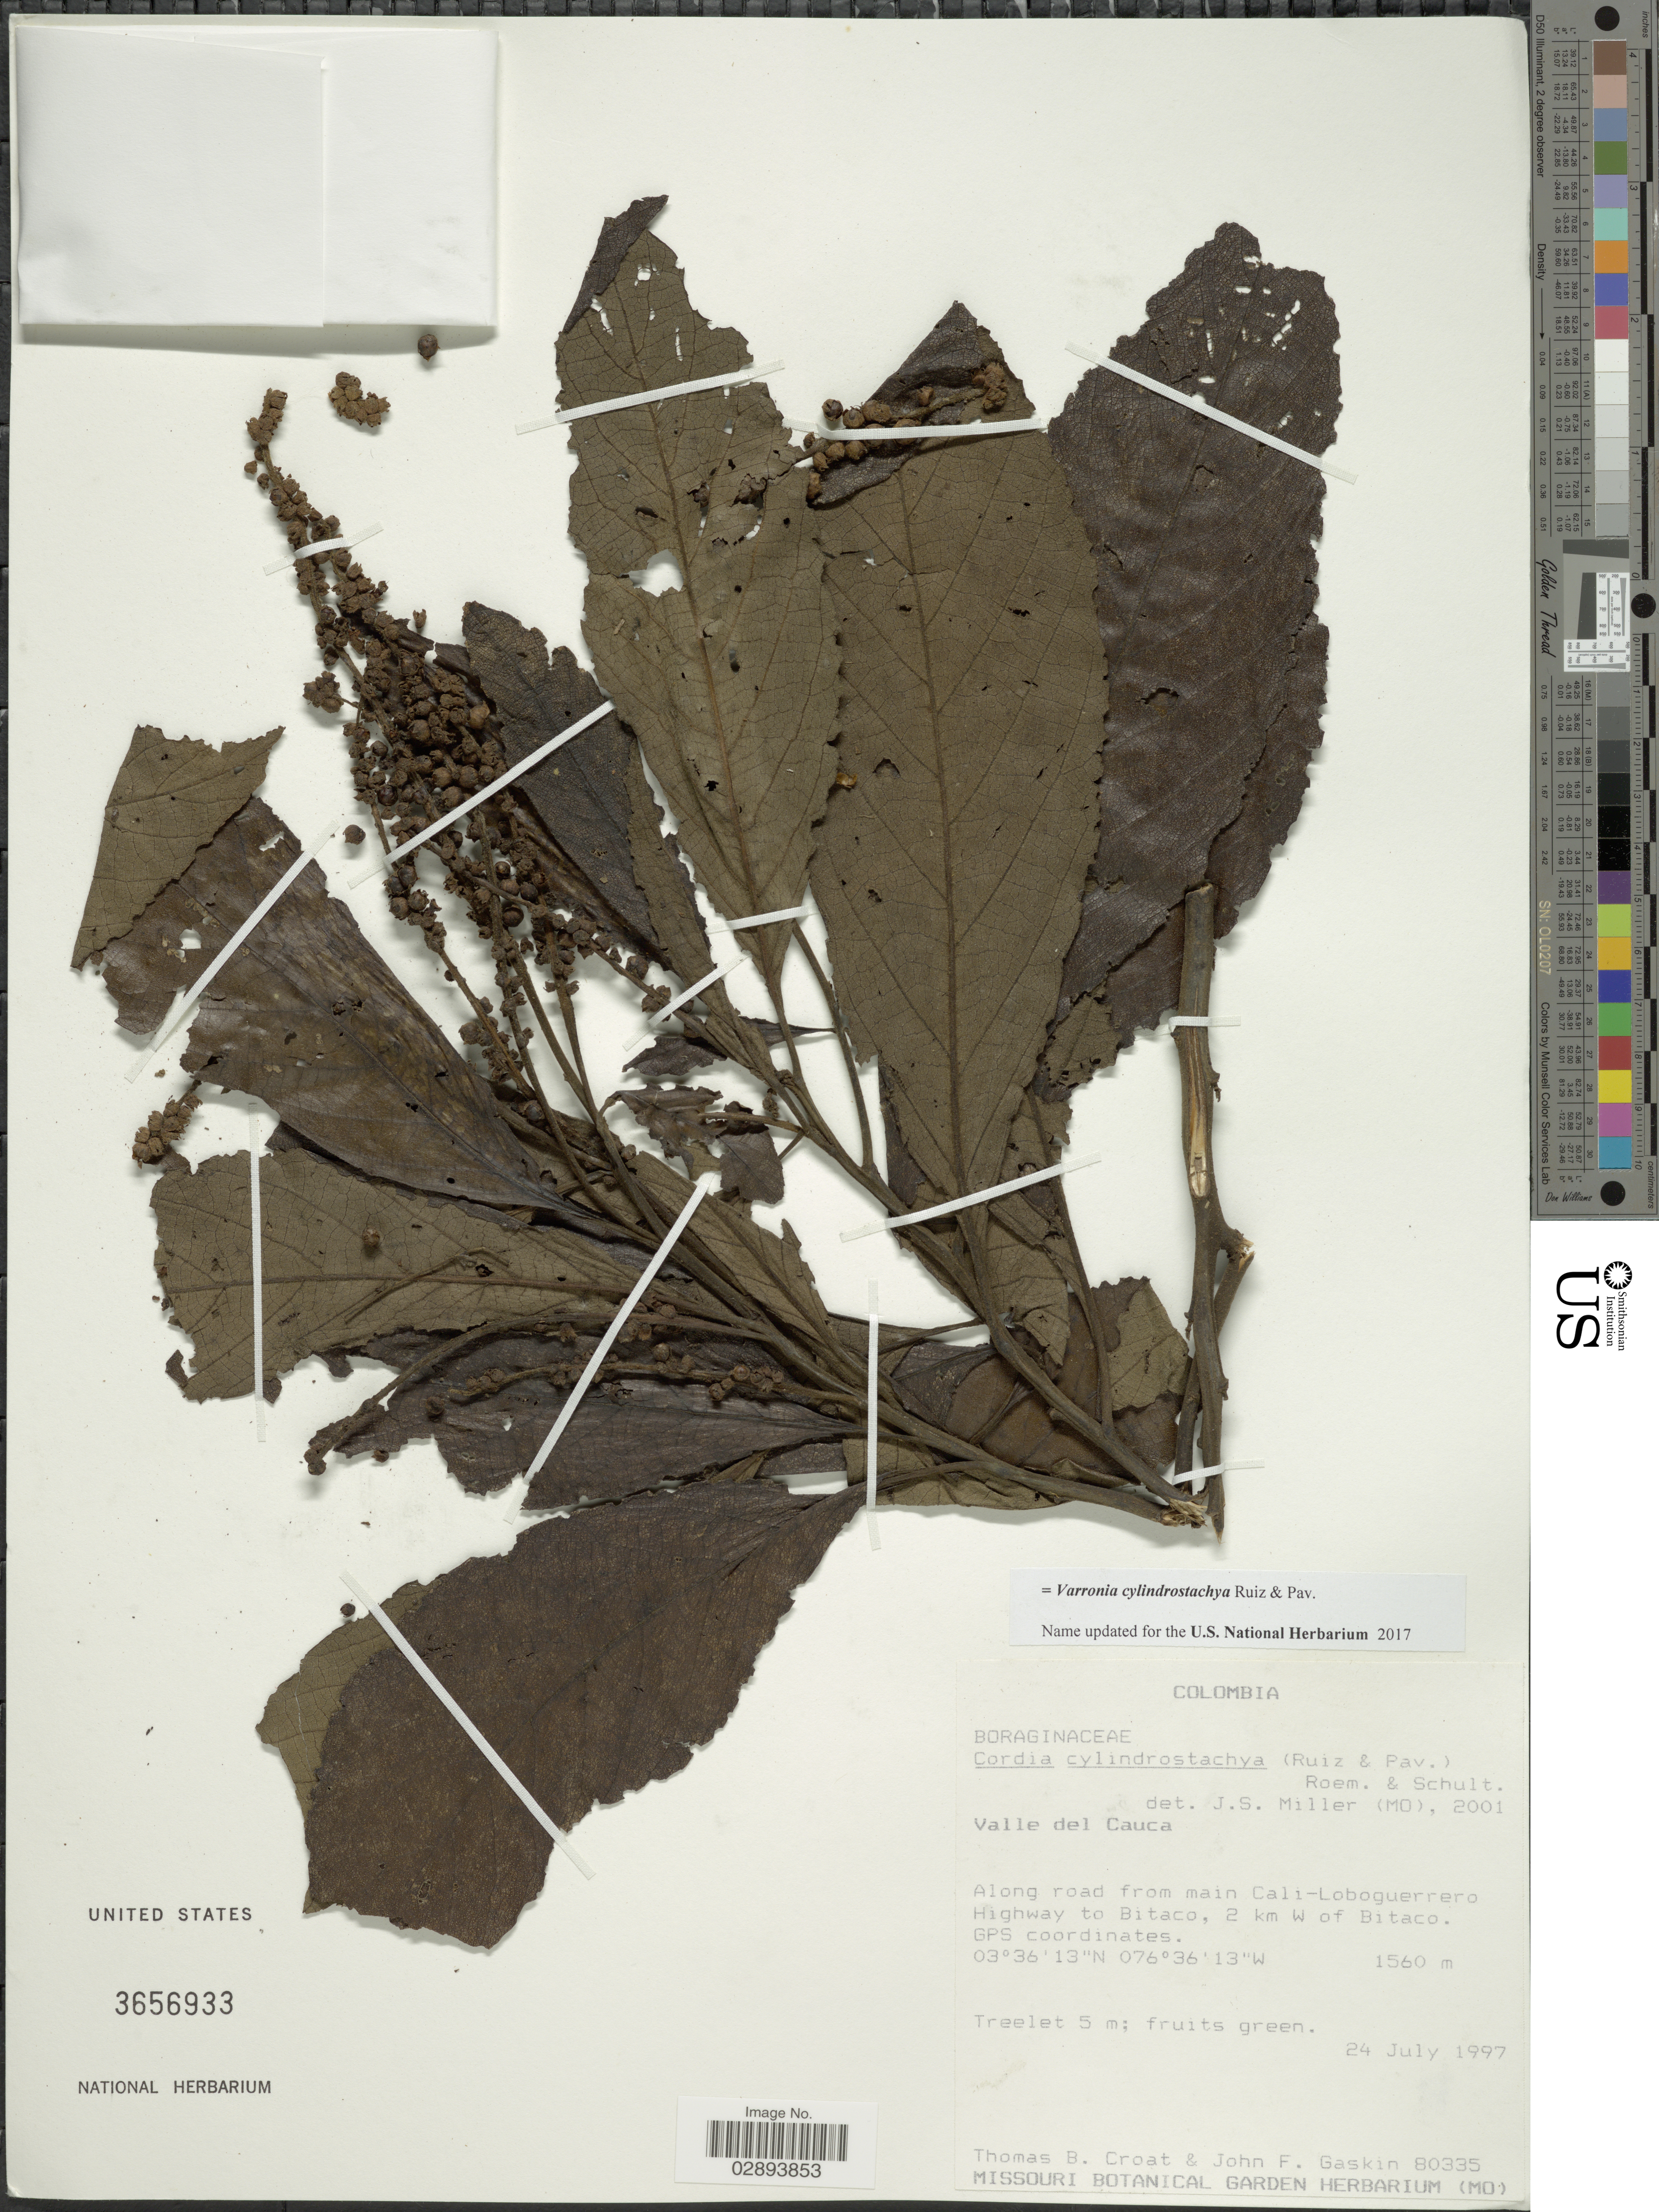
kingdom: Plantae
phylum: Tracheophyta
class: Magnoliopsida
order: Boraginales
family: Cordiaceae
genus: Varronia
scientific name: Varronia cylindrostachya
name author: Ruiz & Pav.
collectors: T. B. Croat & J. F. Gaskin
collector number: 80335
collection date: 1997-07-24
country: Colombia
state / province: Valle del Cauca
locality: Along road from main Cali-Loboguerrero Highway to Bitaco, 2 km W of Bitaco.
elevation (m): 1560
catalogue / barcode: US 3656933